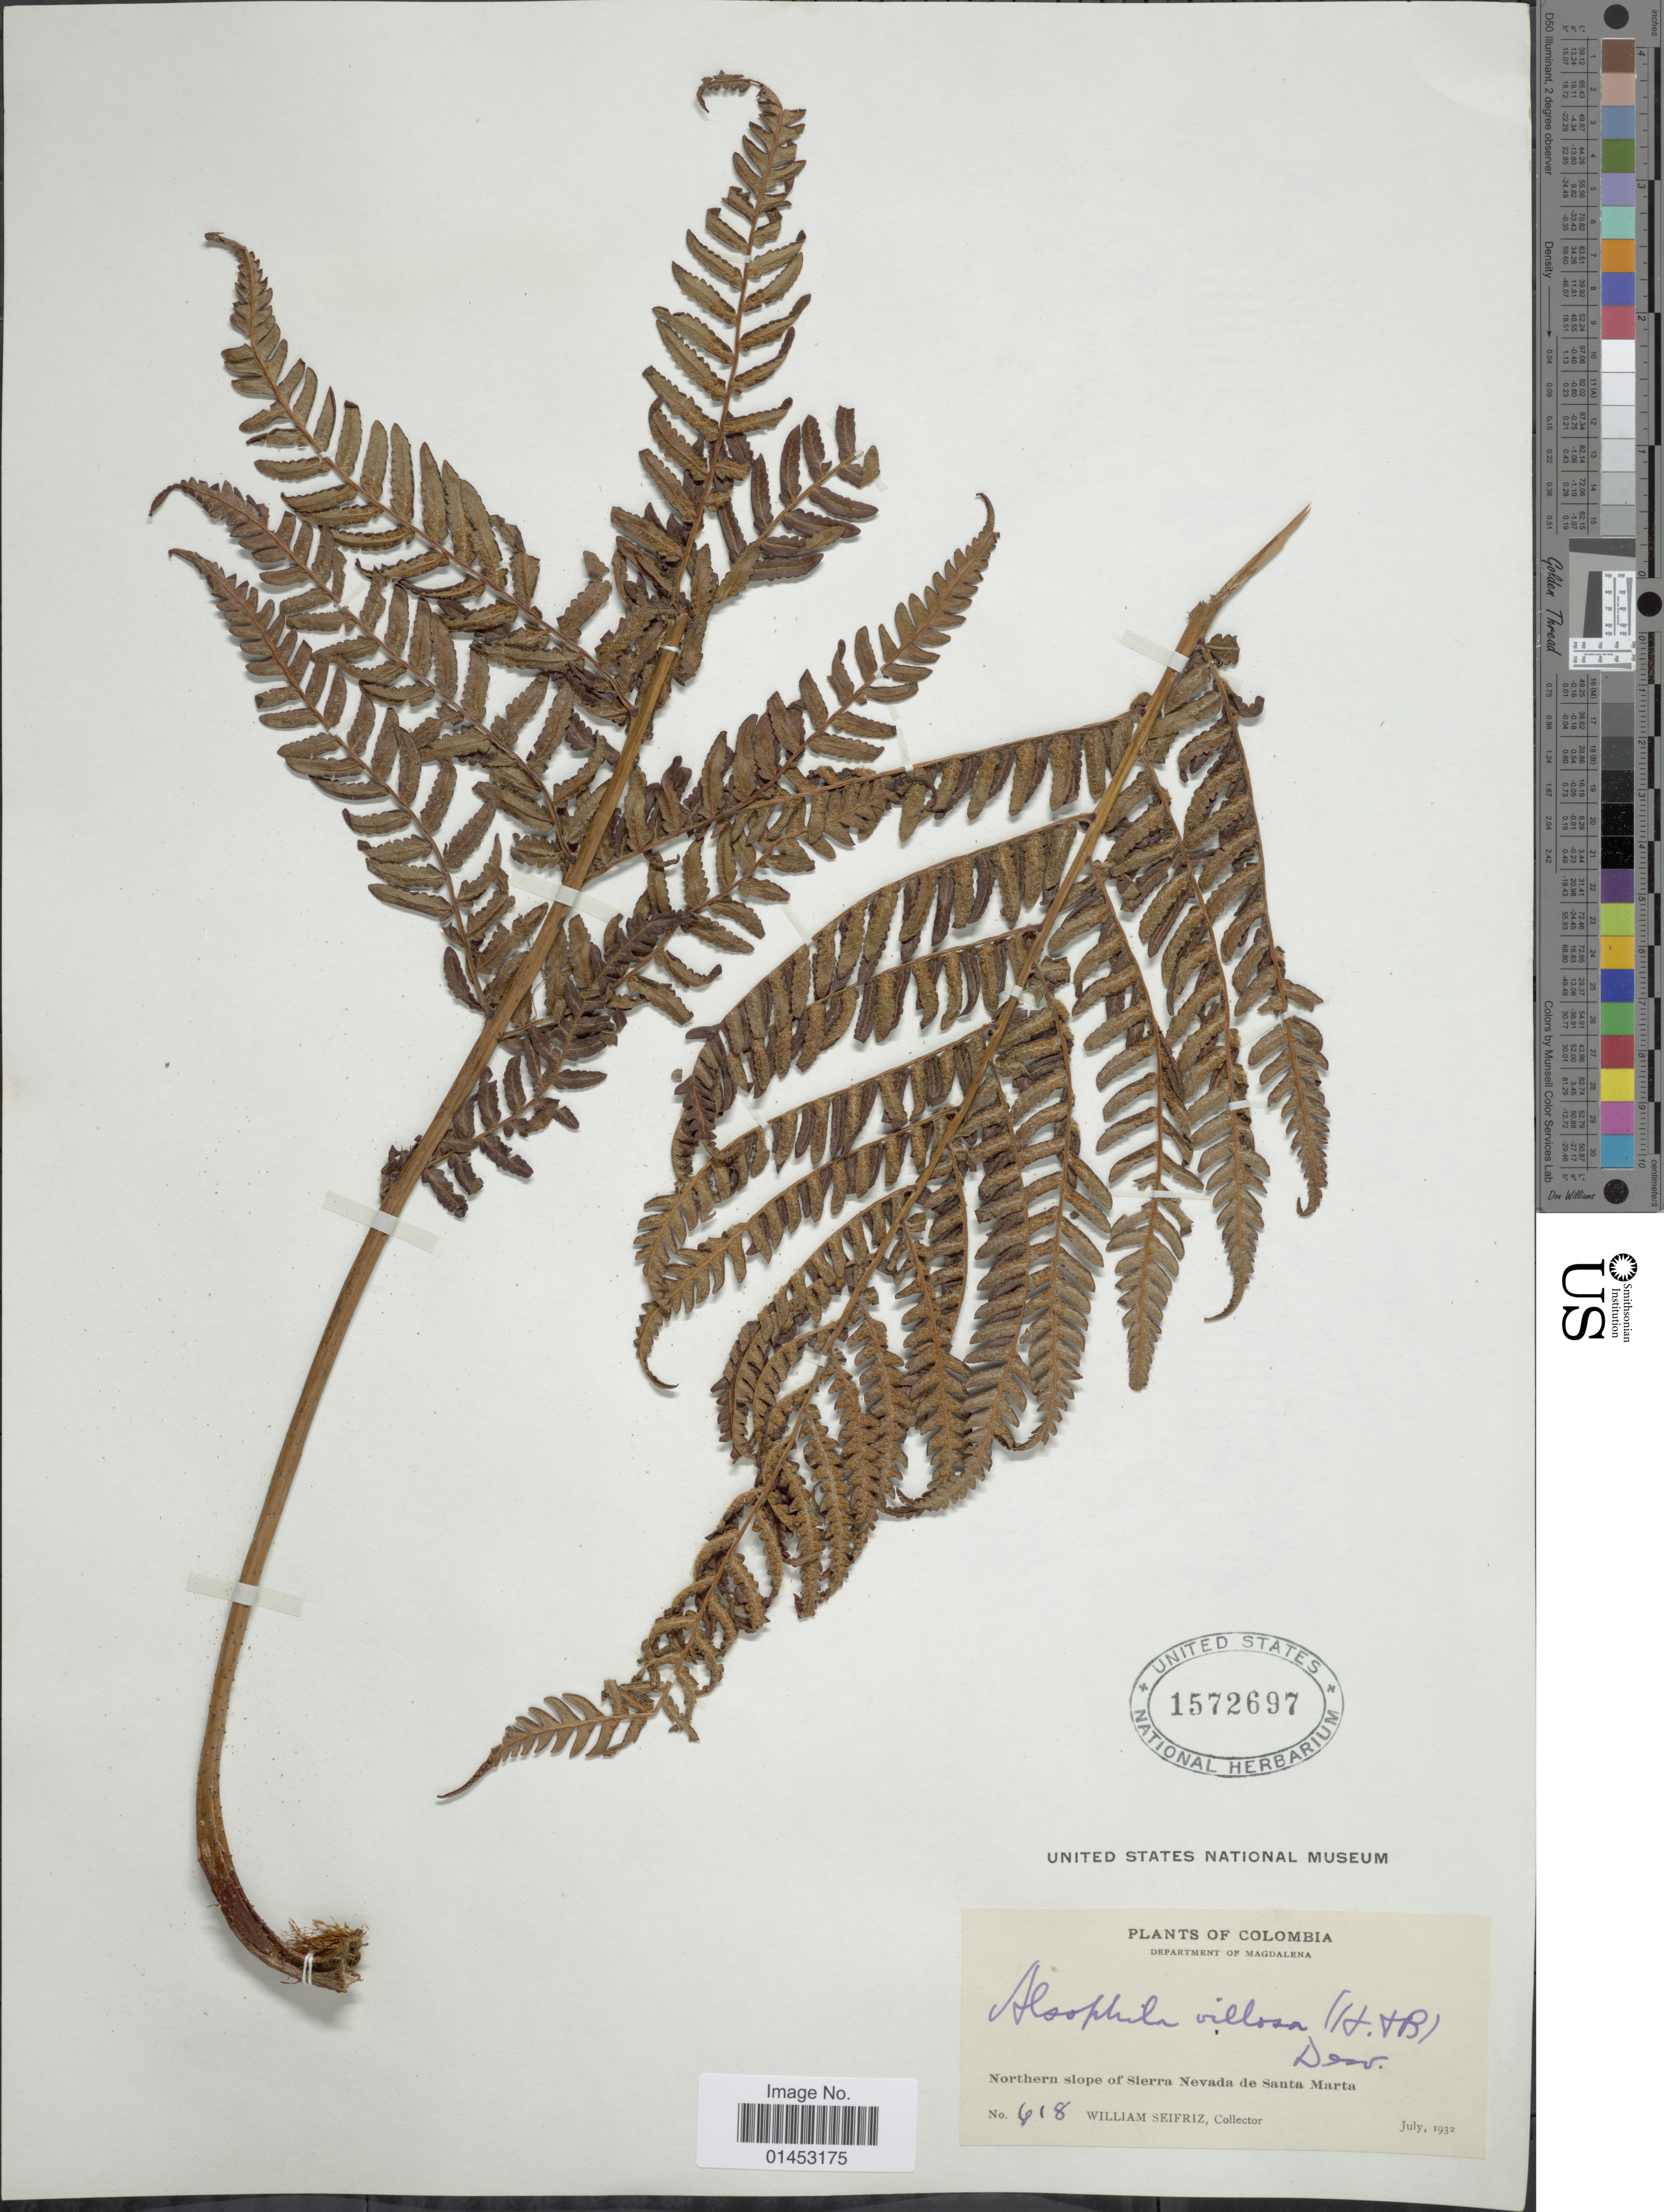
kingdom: Plantae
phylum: Tracheophyta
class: Polypodiopsida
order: Cyatheales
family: Cyatheaceae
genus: Cyathea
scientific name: Cyathea villosa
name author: Humb. & Bonpl. ex Willd.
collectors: W. Seifriz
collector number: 618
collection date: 1932-07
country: Colombia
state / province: Magdalena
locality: Department of Magdalena, Northern slope of Sierra Nevada de Santa Marta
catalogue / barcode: US 1572697